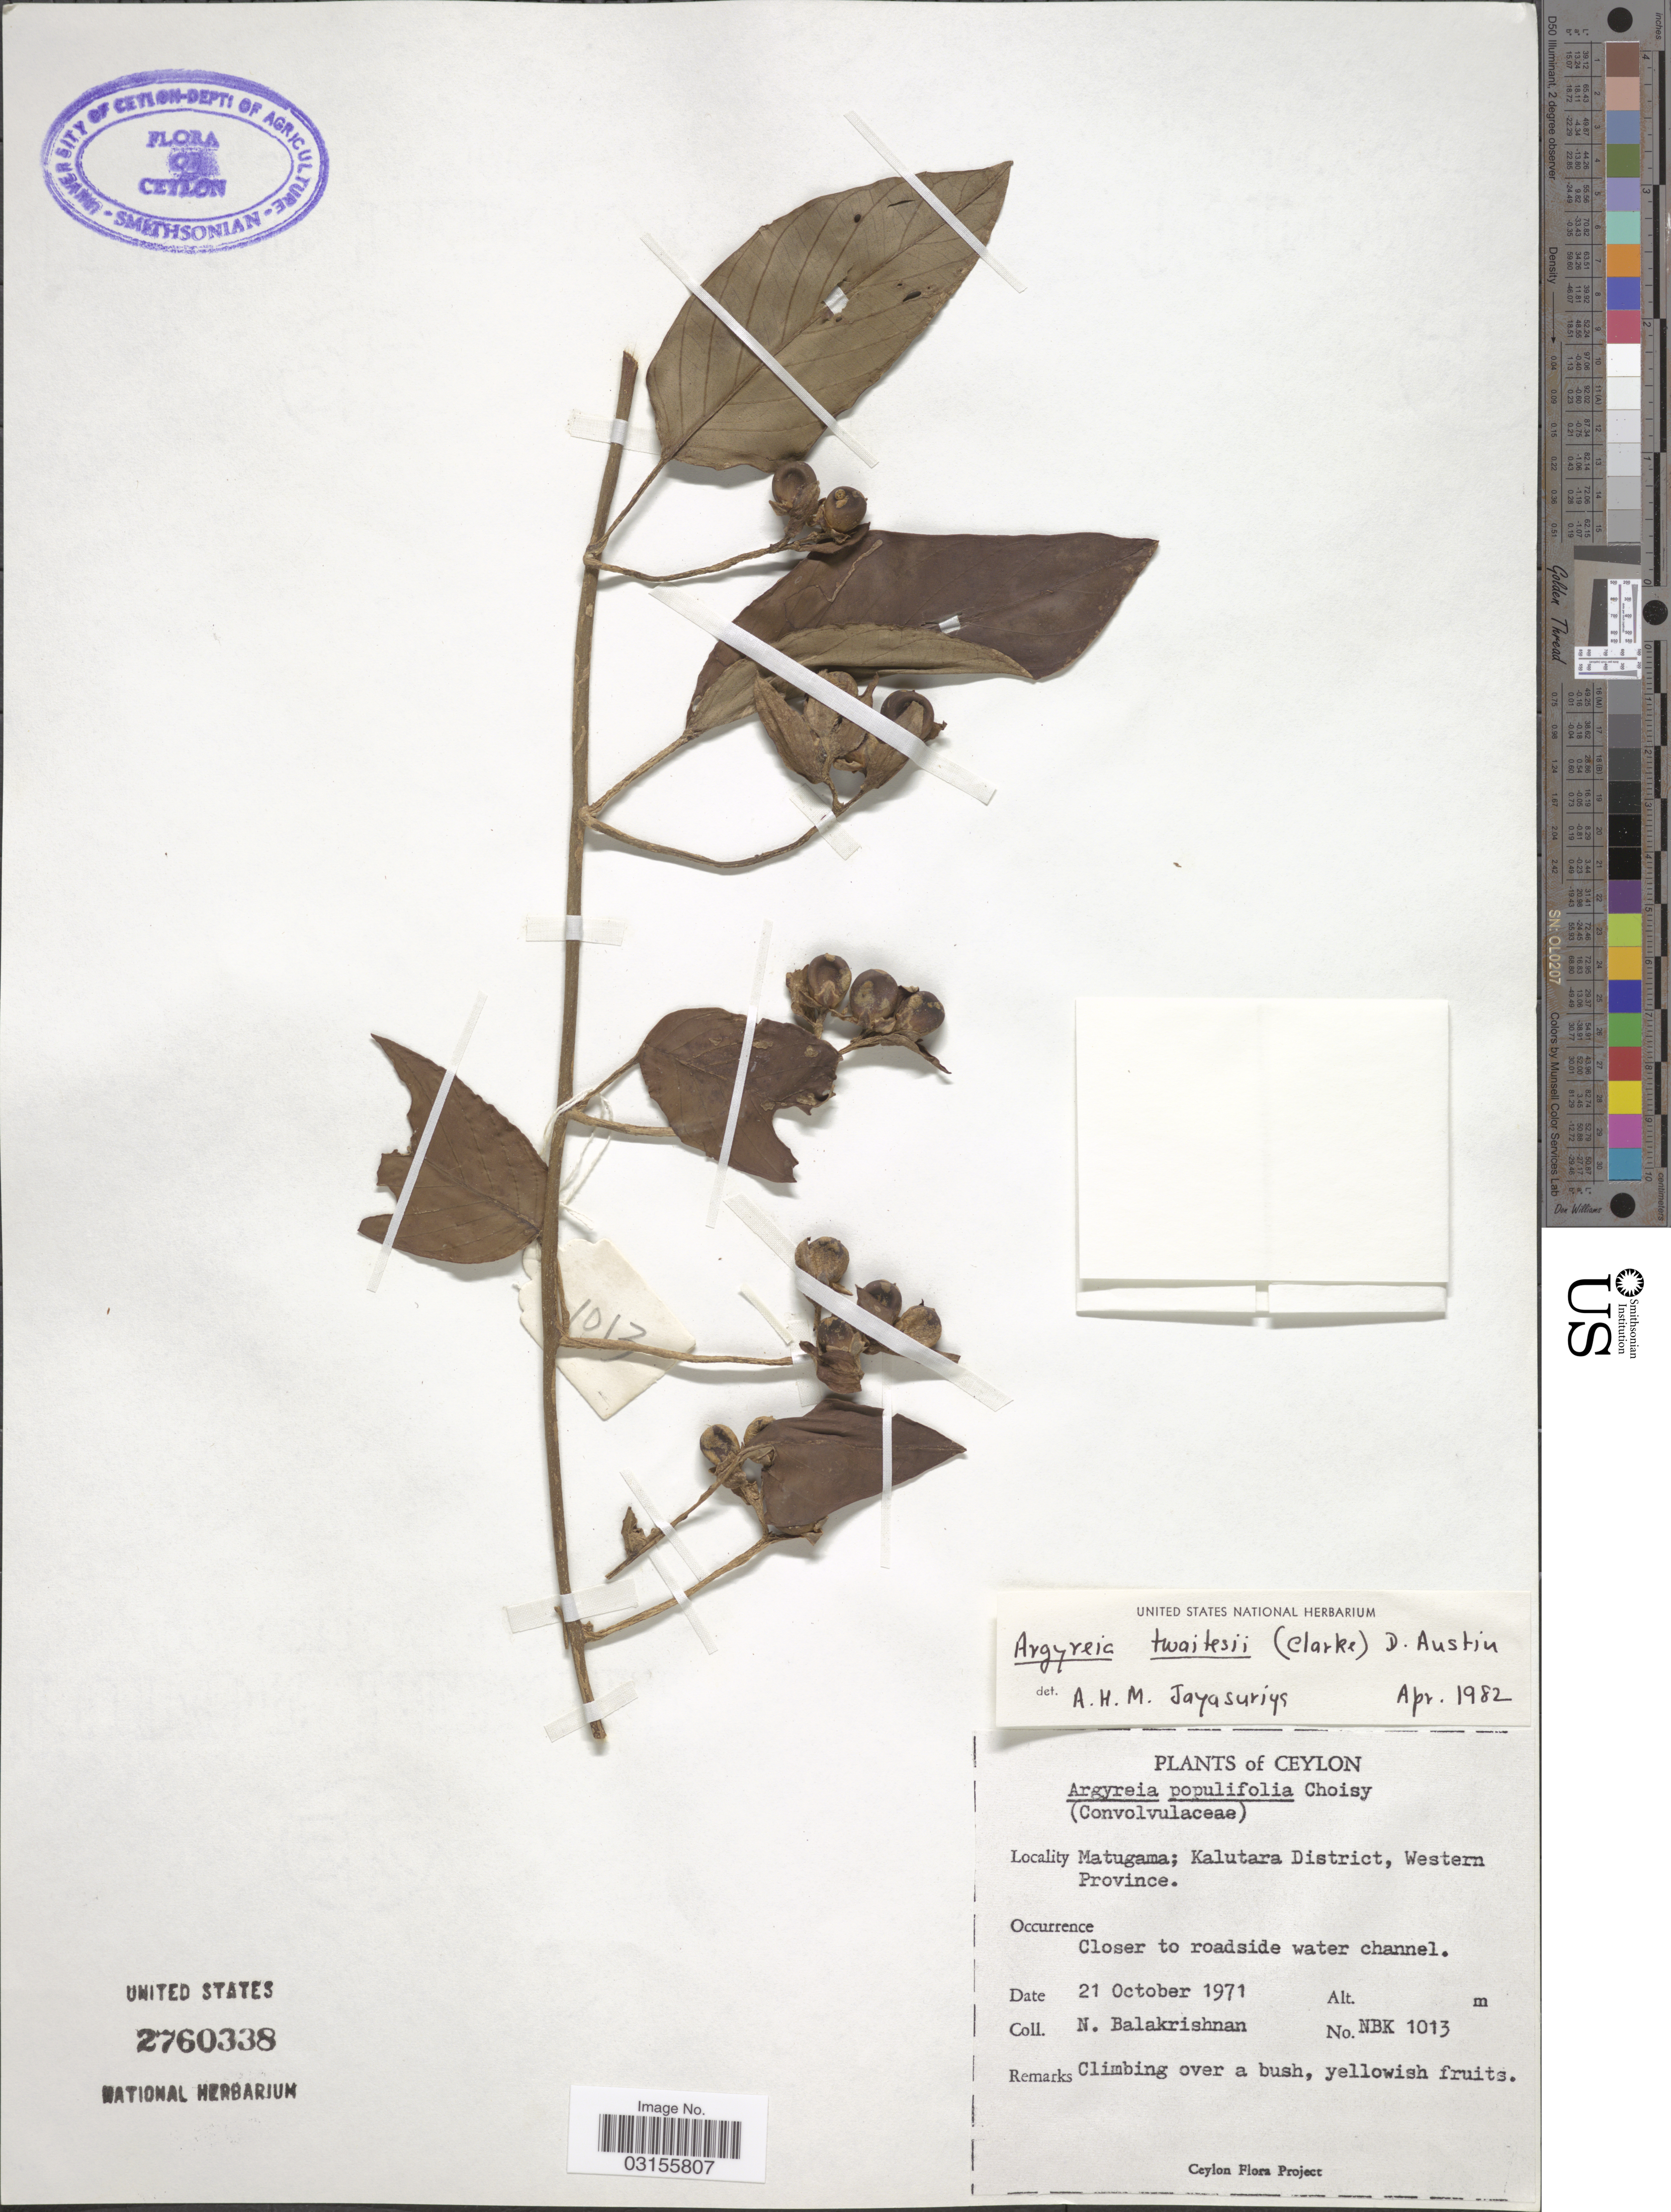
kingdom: Plantae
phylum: Tracheophyta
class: Magnoliopsida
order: Solanales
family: Convolvulaceae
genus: Argyreia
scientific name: Argyreia thwaitesii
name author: D.F. Austin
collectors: N. Balakrishnan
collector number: NBK 1013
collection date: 1971-10-21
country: Sri Lanka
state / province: Western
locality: Ceylon. Matugama; Kalutara District.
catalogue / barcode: US 2760338